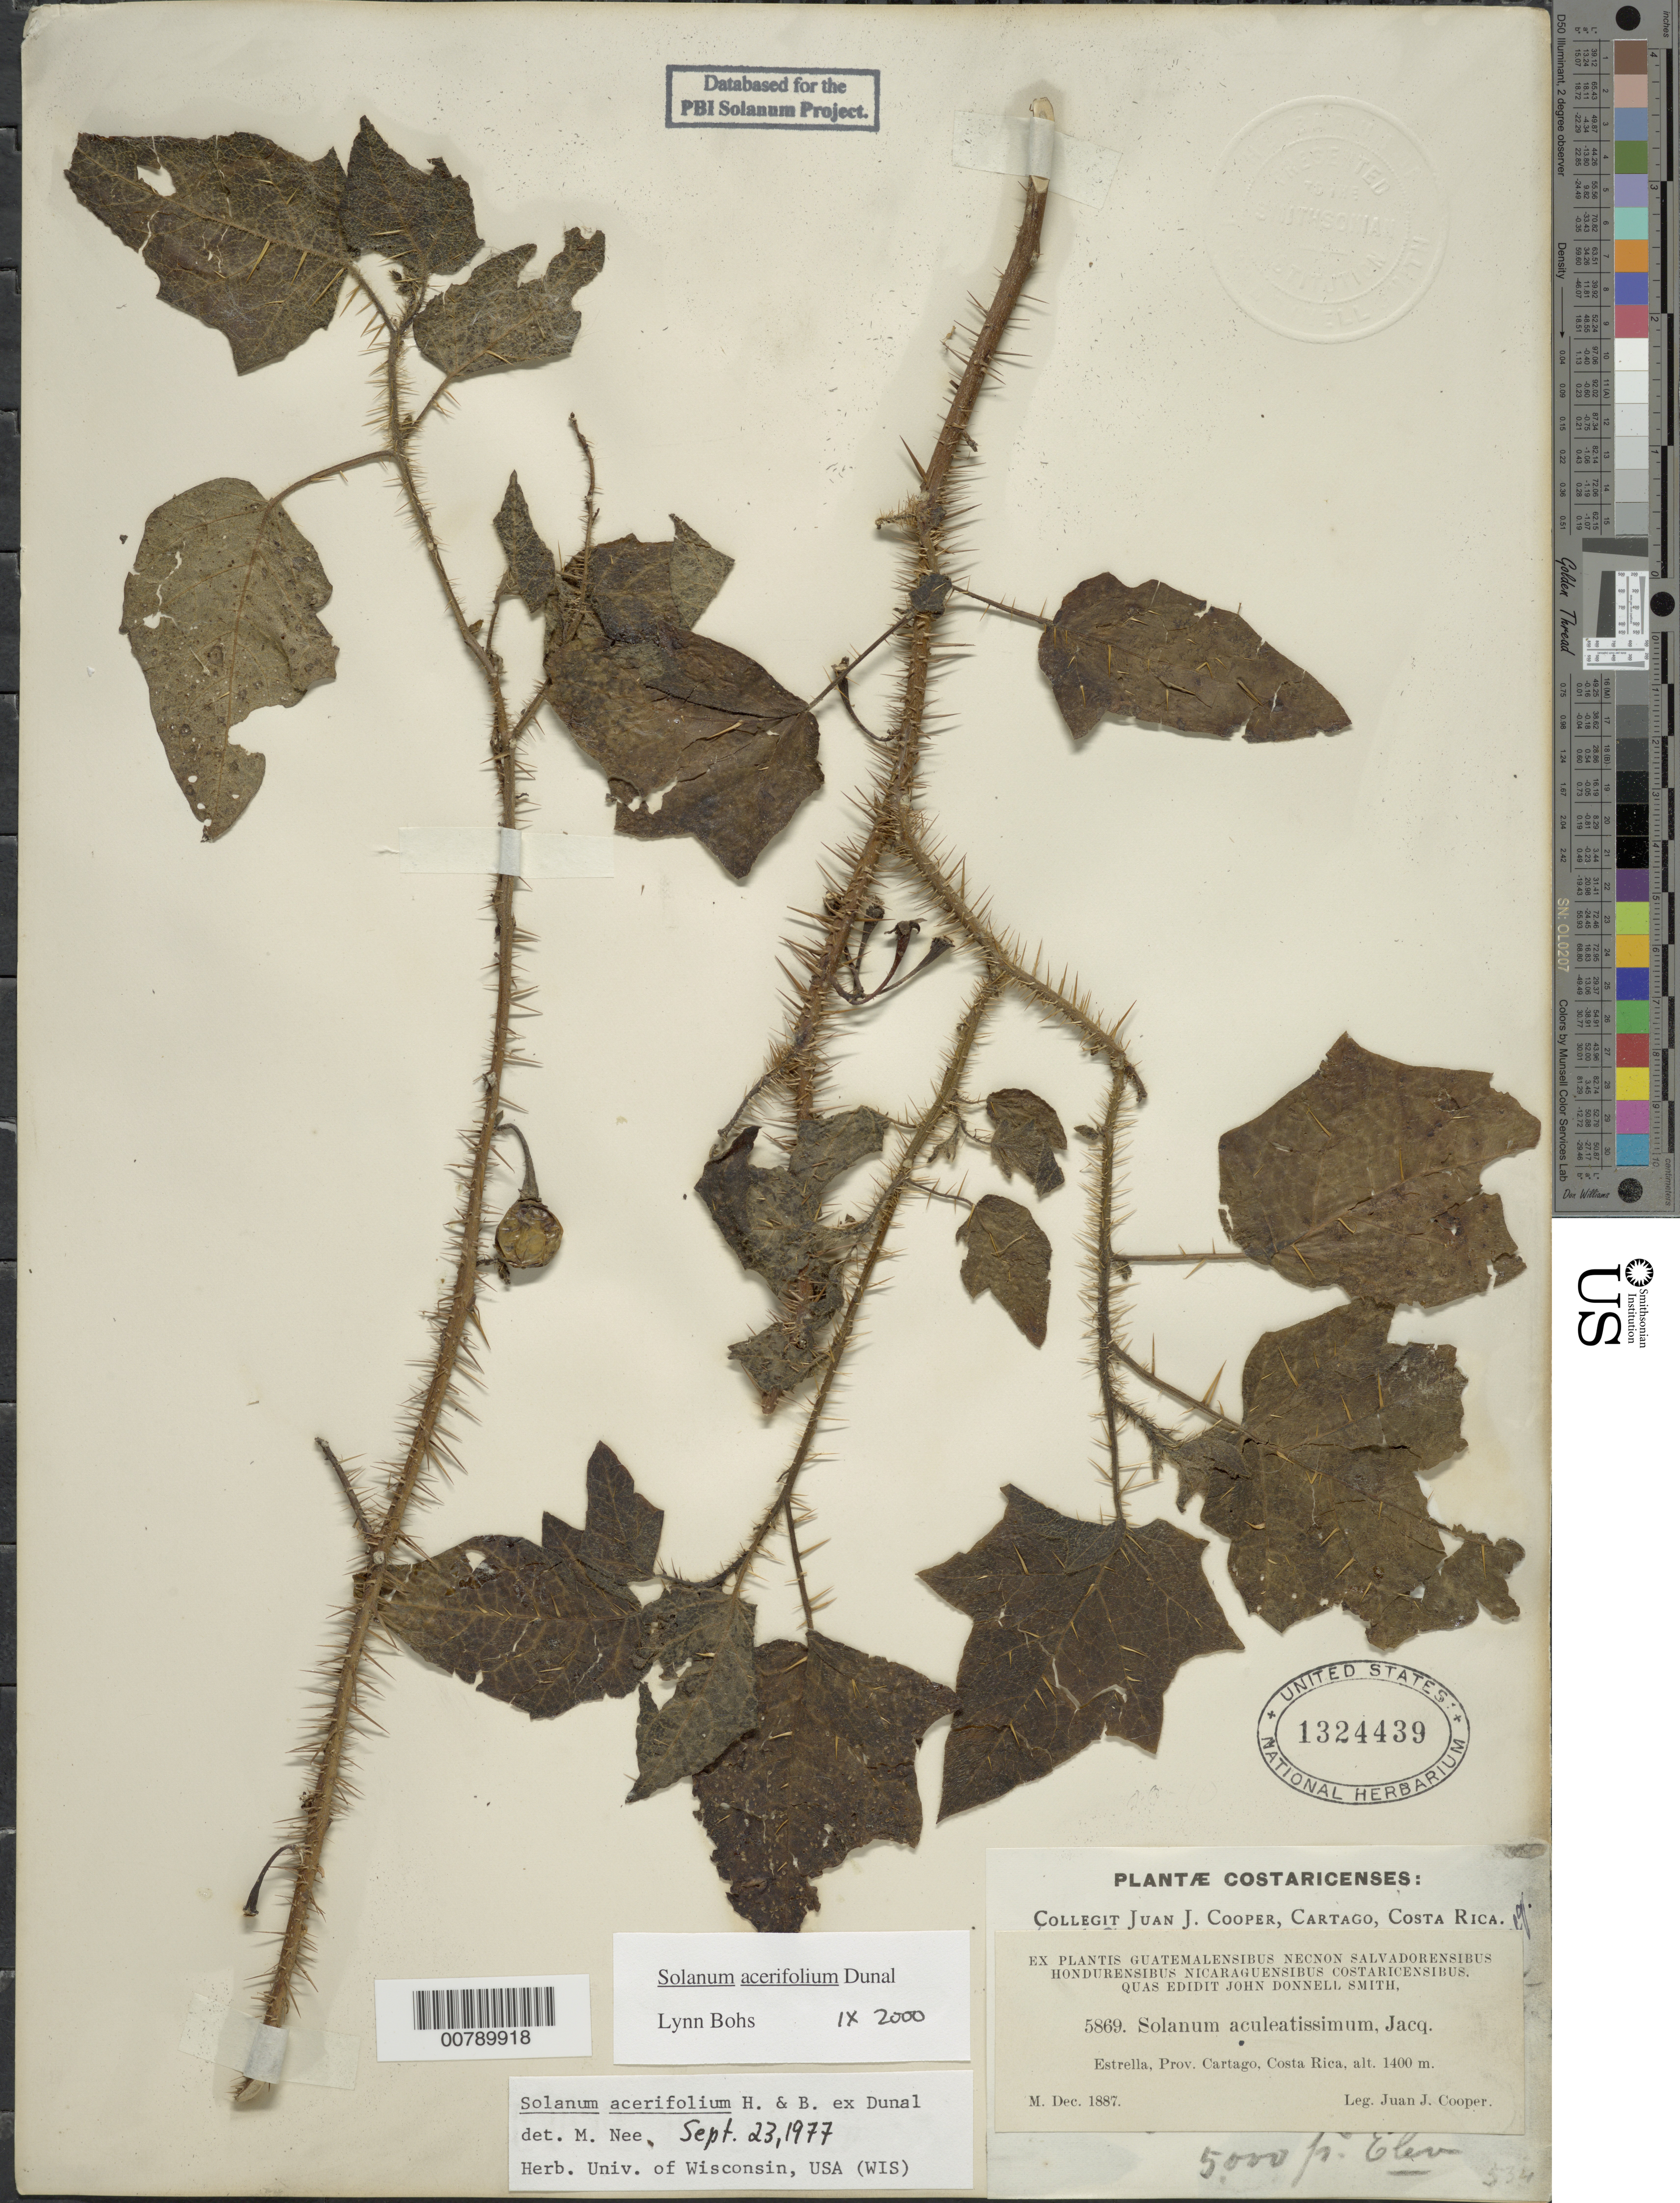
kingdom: Plantae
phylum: Tracheophyta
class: Magnoliopsida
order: Solanales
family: Solanaceae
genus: Solanum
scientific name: Solanum acerifolium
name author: Humb. & Bonpl. ex Dunal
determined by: Bohs, L. A.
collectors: J. J. Cooper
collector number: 5869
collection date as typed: Dec 1887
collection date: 1887-12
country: Costa Rica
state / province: Cartago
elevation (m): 1400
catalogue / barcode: US 1324439